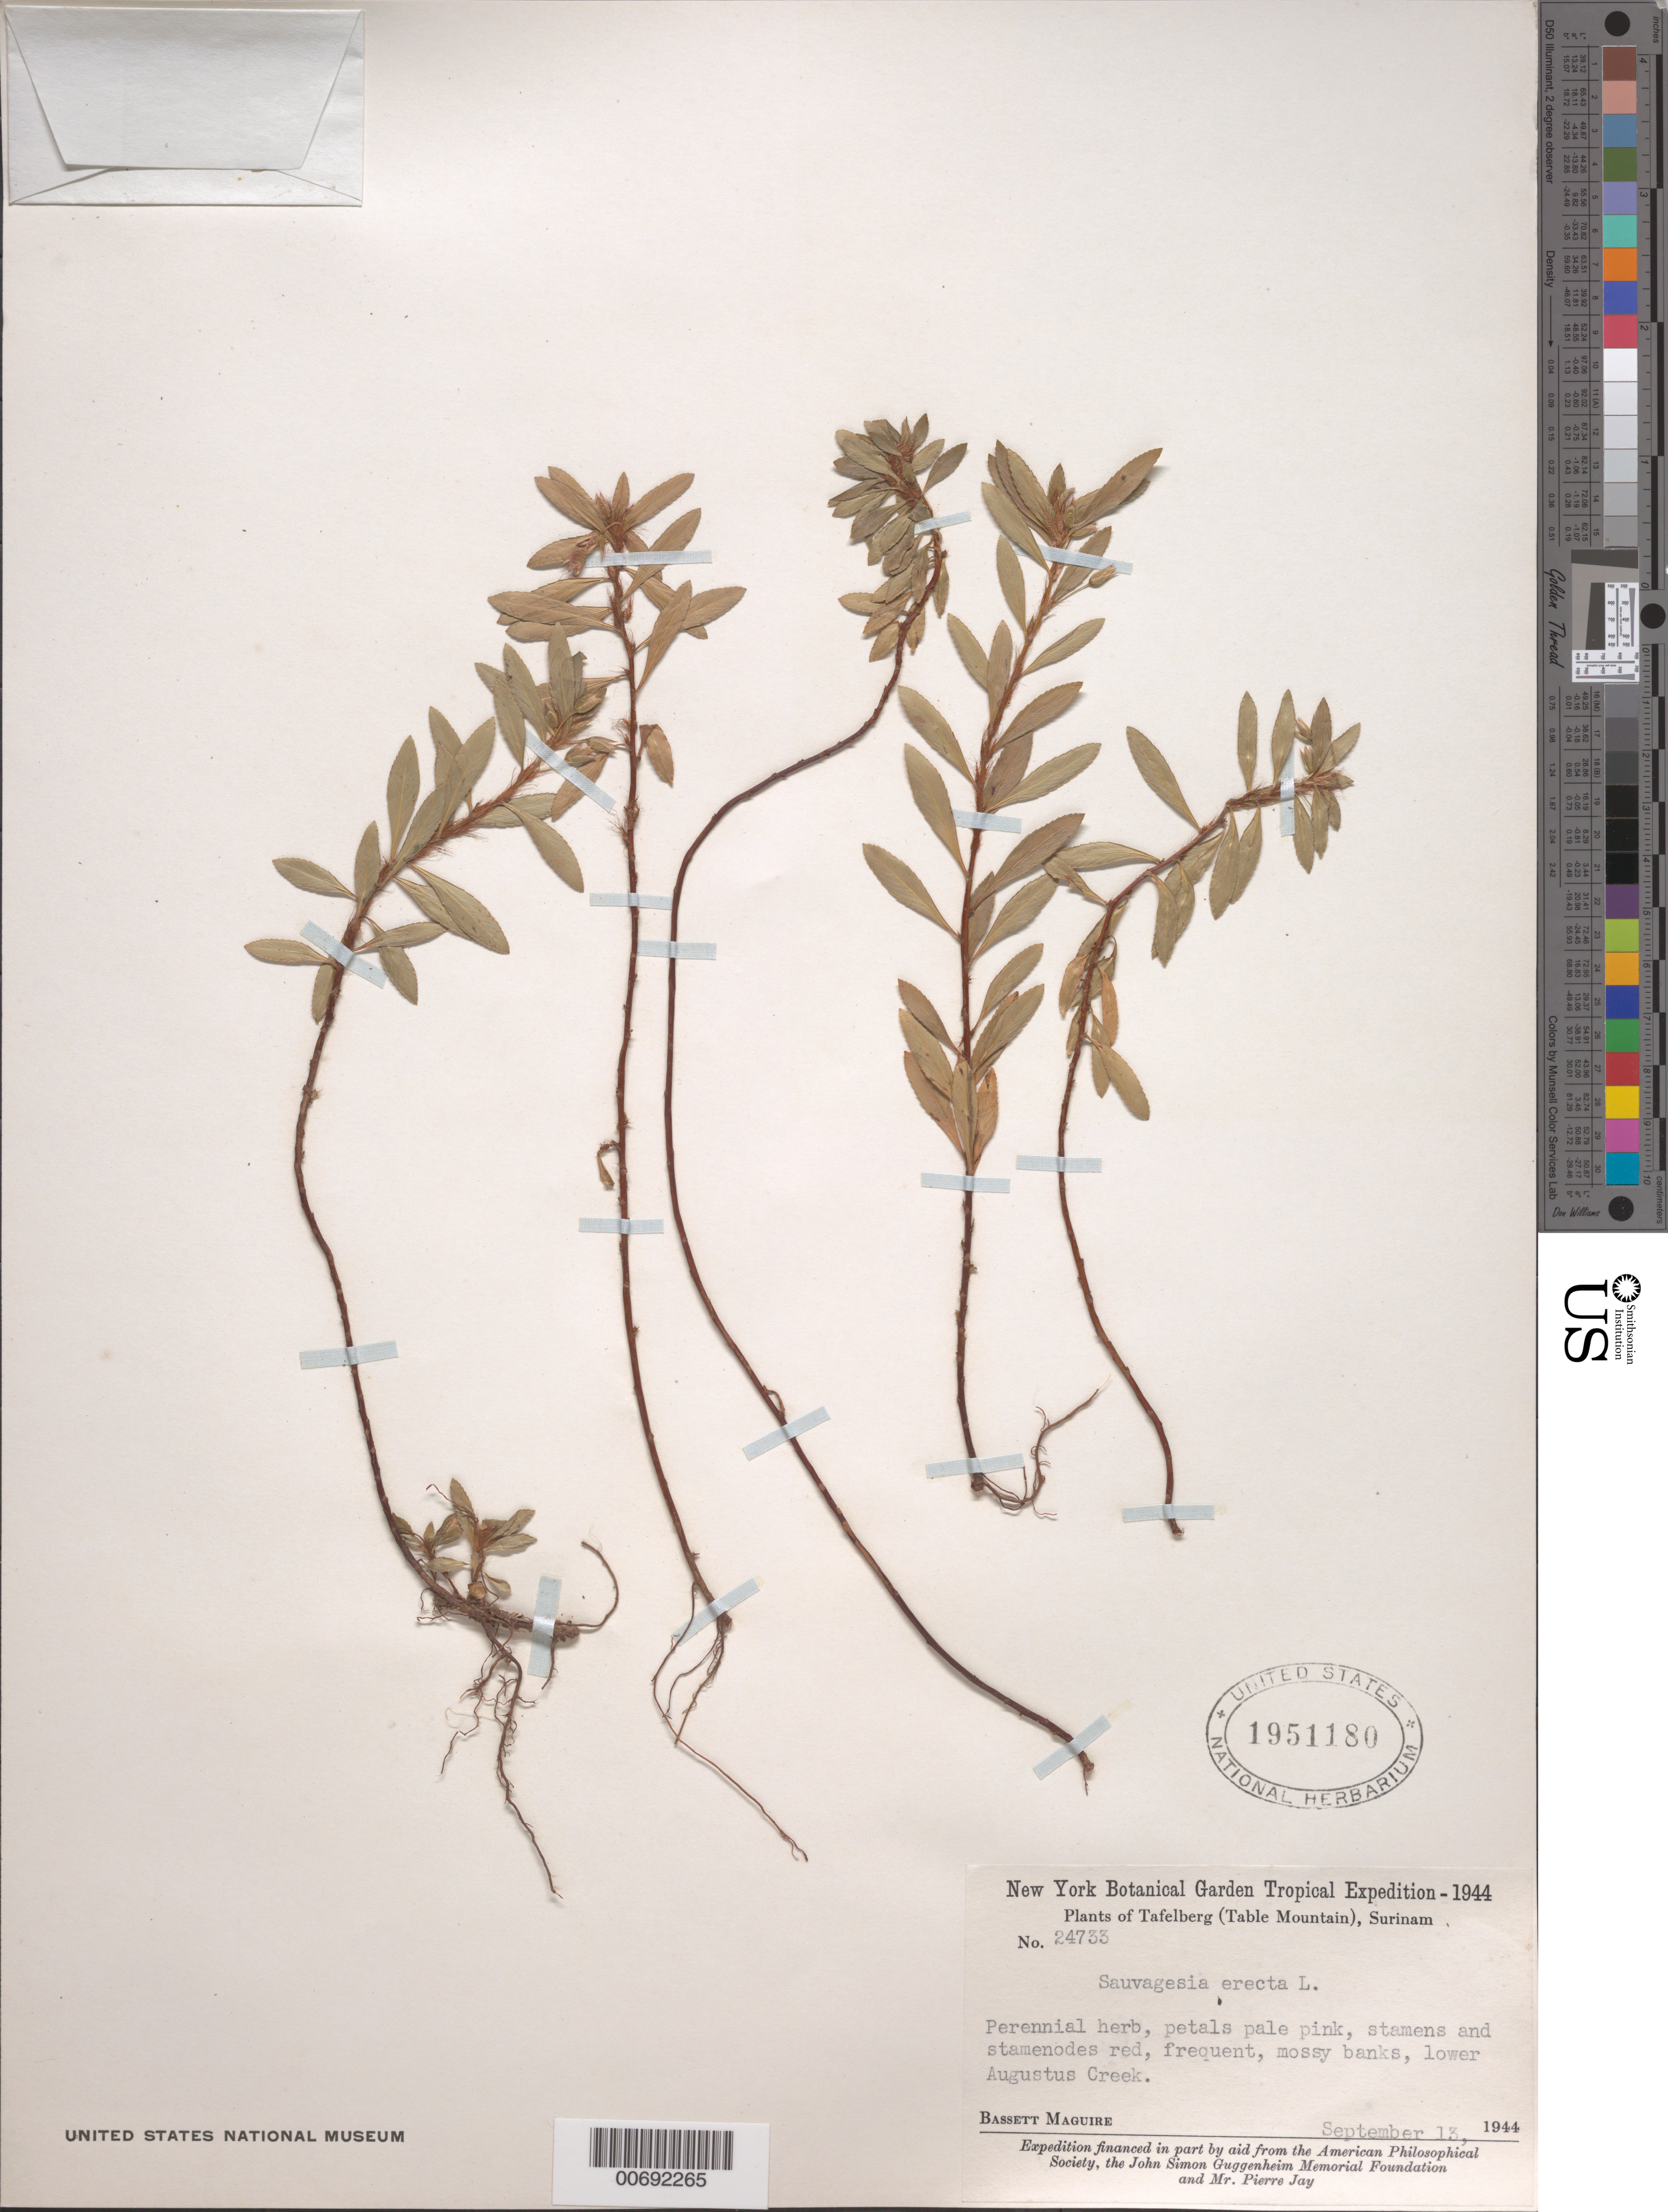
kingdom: Plantae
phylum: Tracheophyta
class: Magnoliopsida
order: Malpighiales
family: Ochnaceae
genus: Sauvagesia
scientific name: Sauvagesia erecta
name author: L.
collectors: B. Maguire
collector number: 24733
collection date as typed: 13-Sep-44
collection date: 1944-09-13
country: Suriname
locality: Tafelberg (Table Mountain), Augustus Creek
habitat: Mossy banks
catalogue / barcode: US 1951180